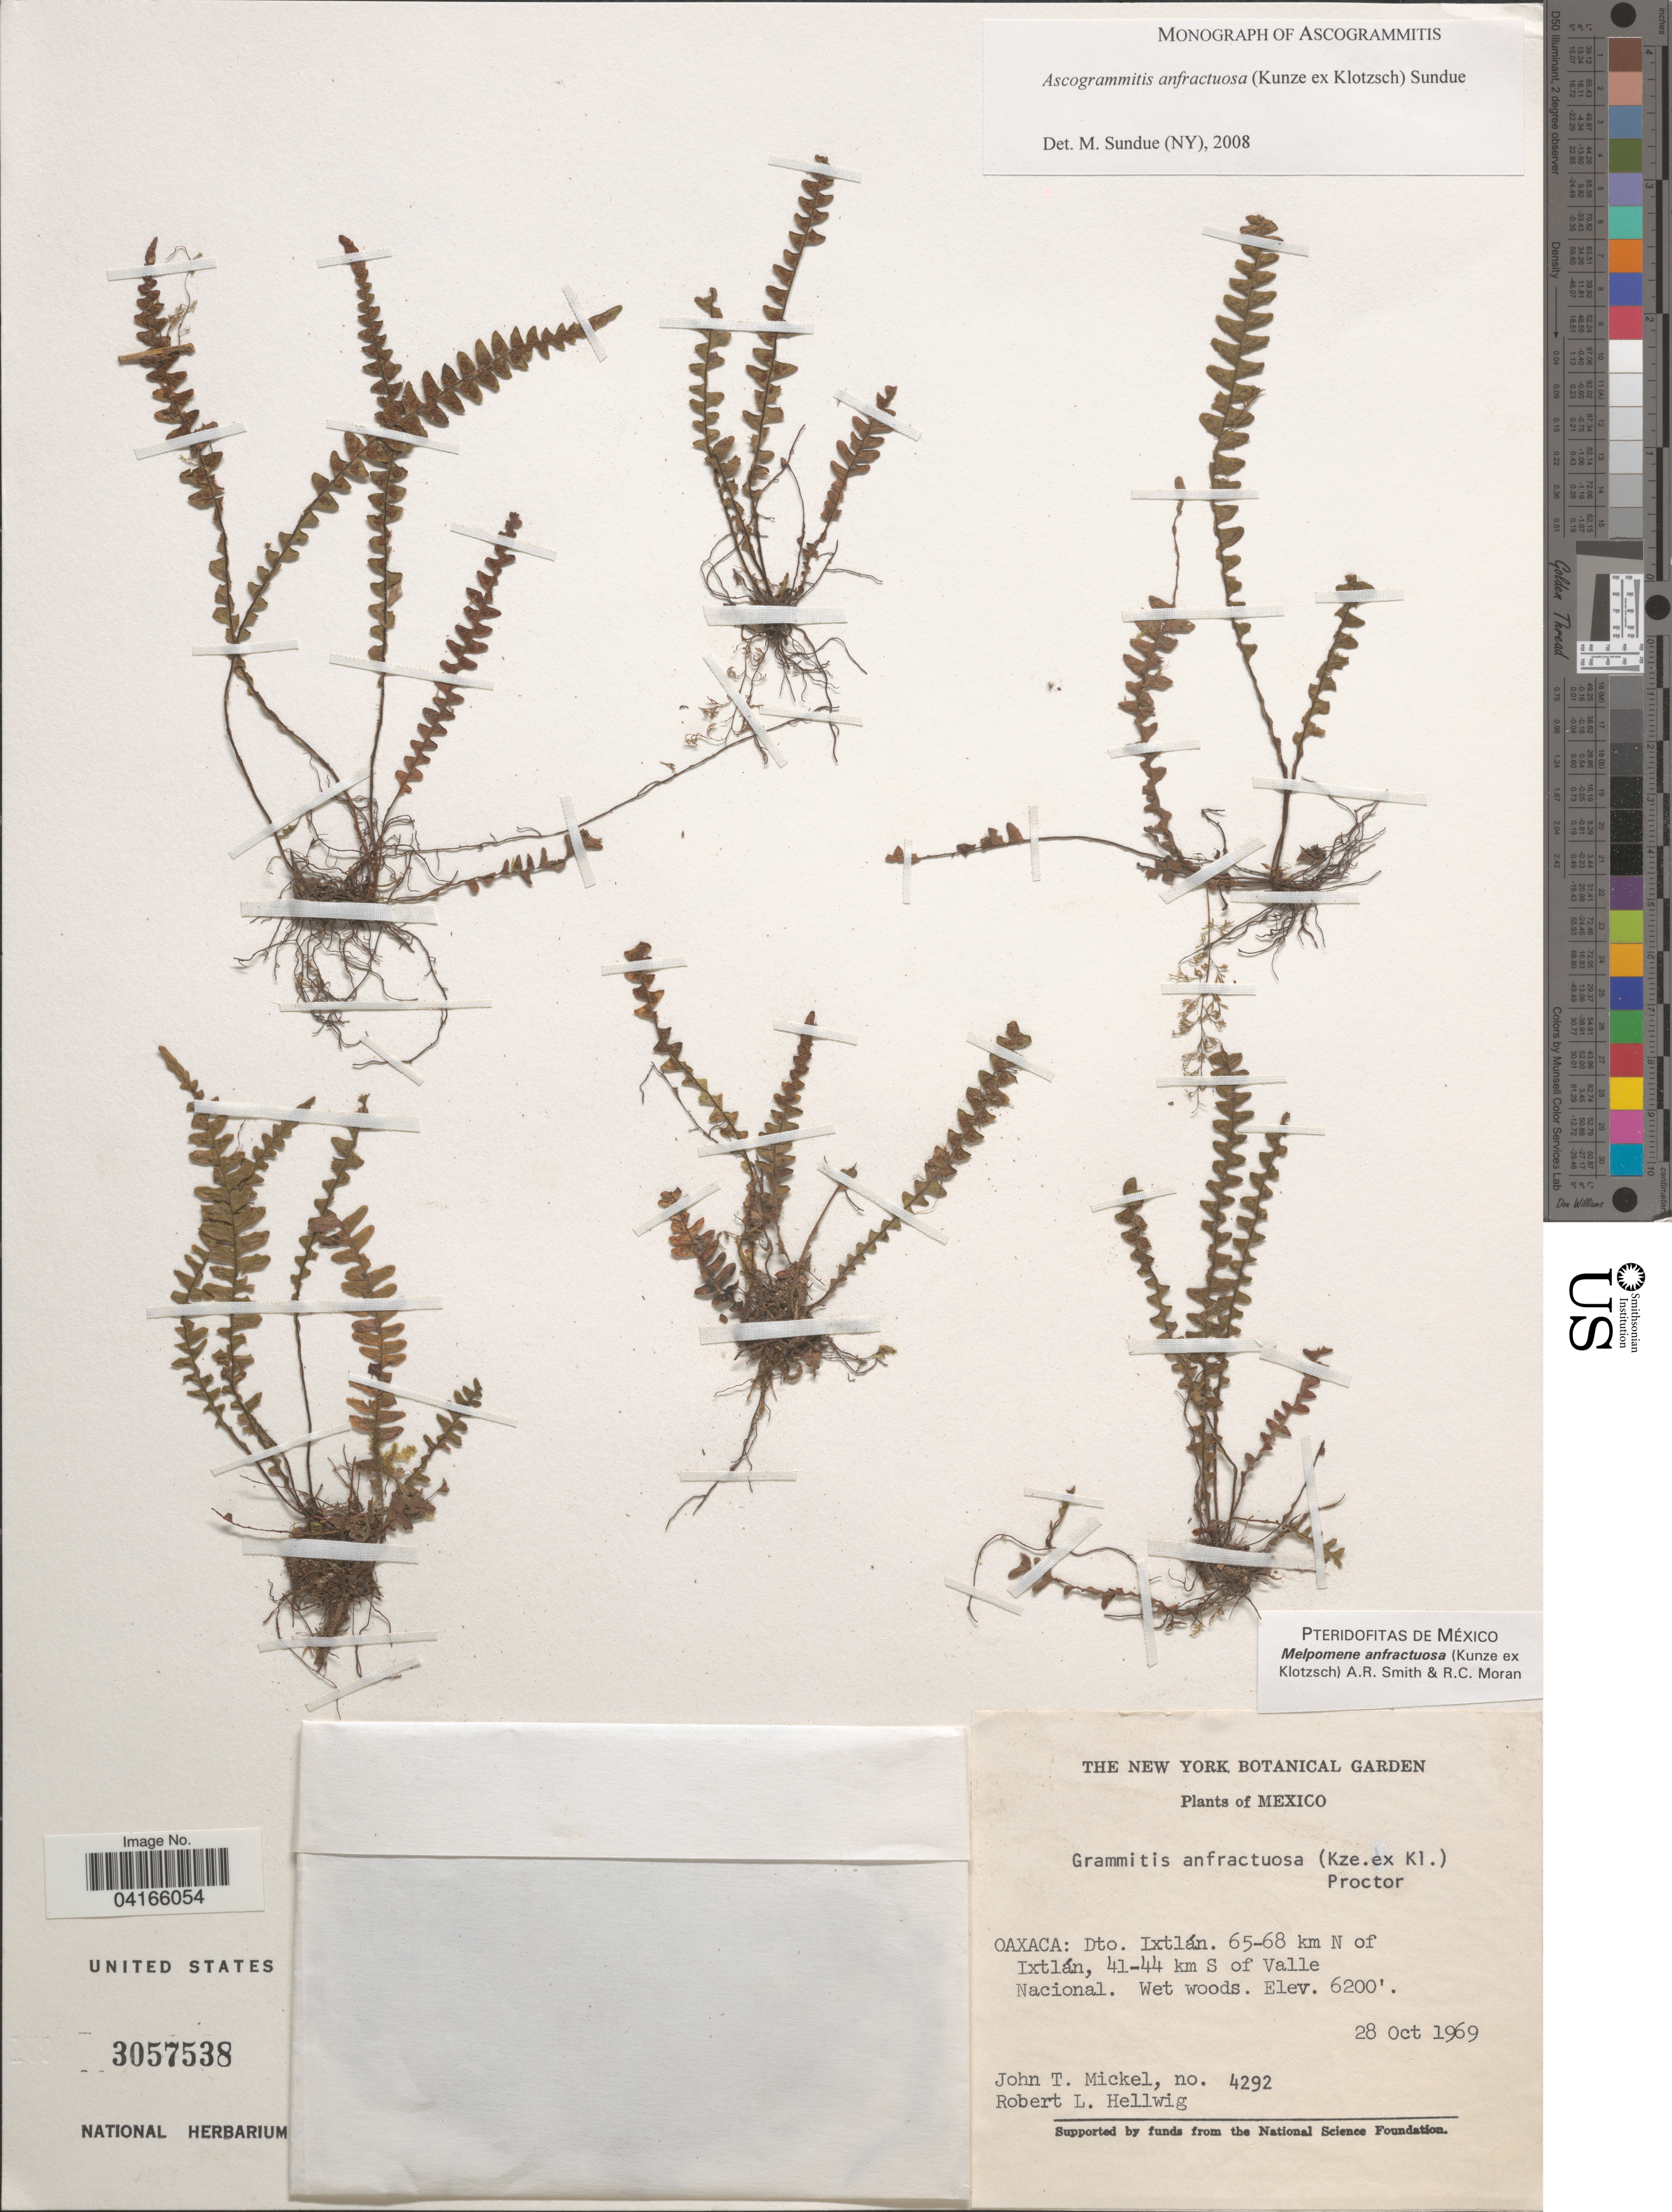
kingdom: Plantae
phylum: Tracheophyta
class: Polypodiopsida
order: Polypodiales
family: Polypodiaceae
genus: Ascogrammitis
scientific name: Ascogrammitis anfractuosa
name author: (Kunze ex Klotzsch) Sundue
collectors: J. T. Mickel & R. Hellwig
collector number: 4292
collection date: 1969-10-28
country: Mexico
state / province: Oaxaca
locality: Dto. Ixtlán. 65-68 km N of Ixtlán, 41-44 km S of Valle Nacional.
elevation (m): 1890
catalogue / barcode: US 3057538